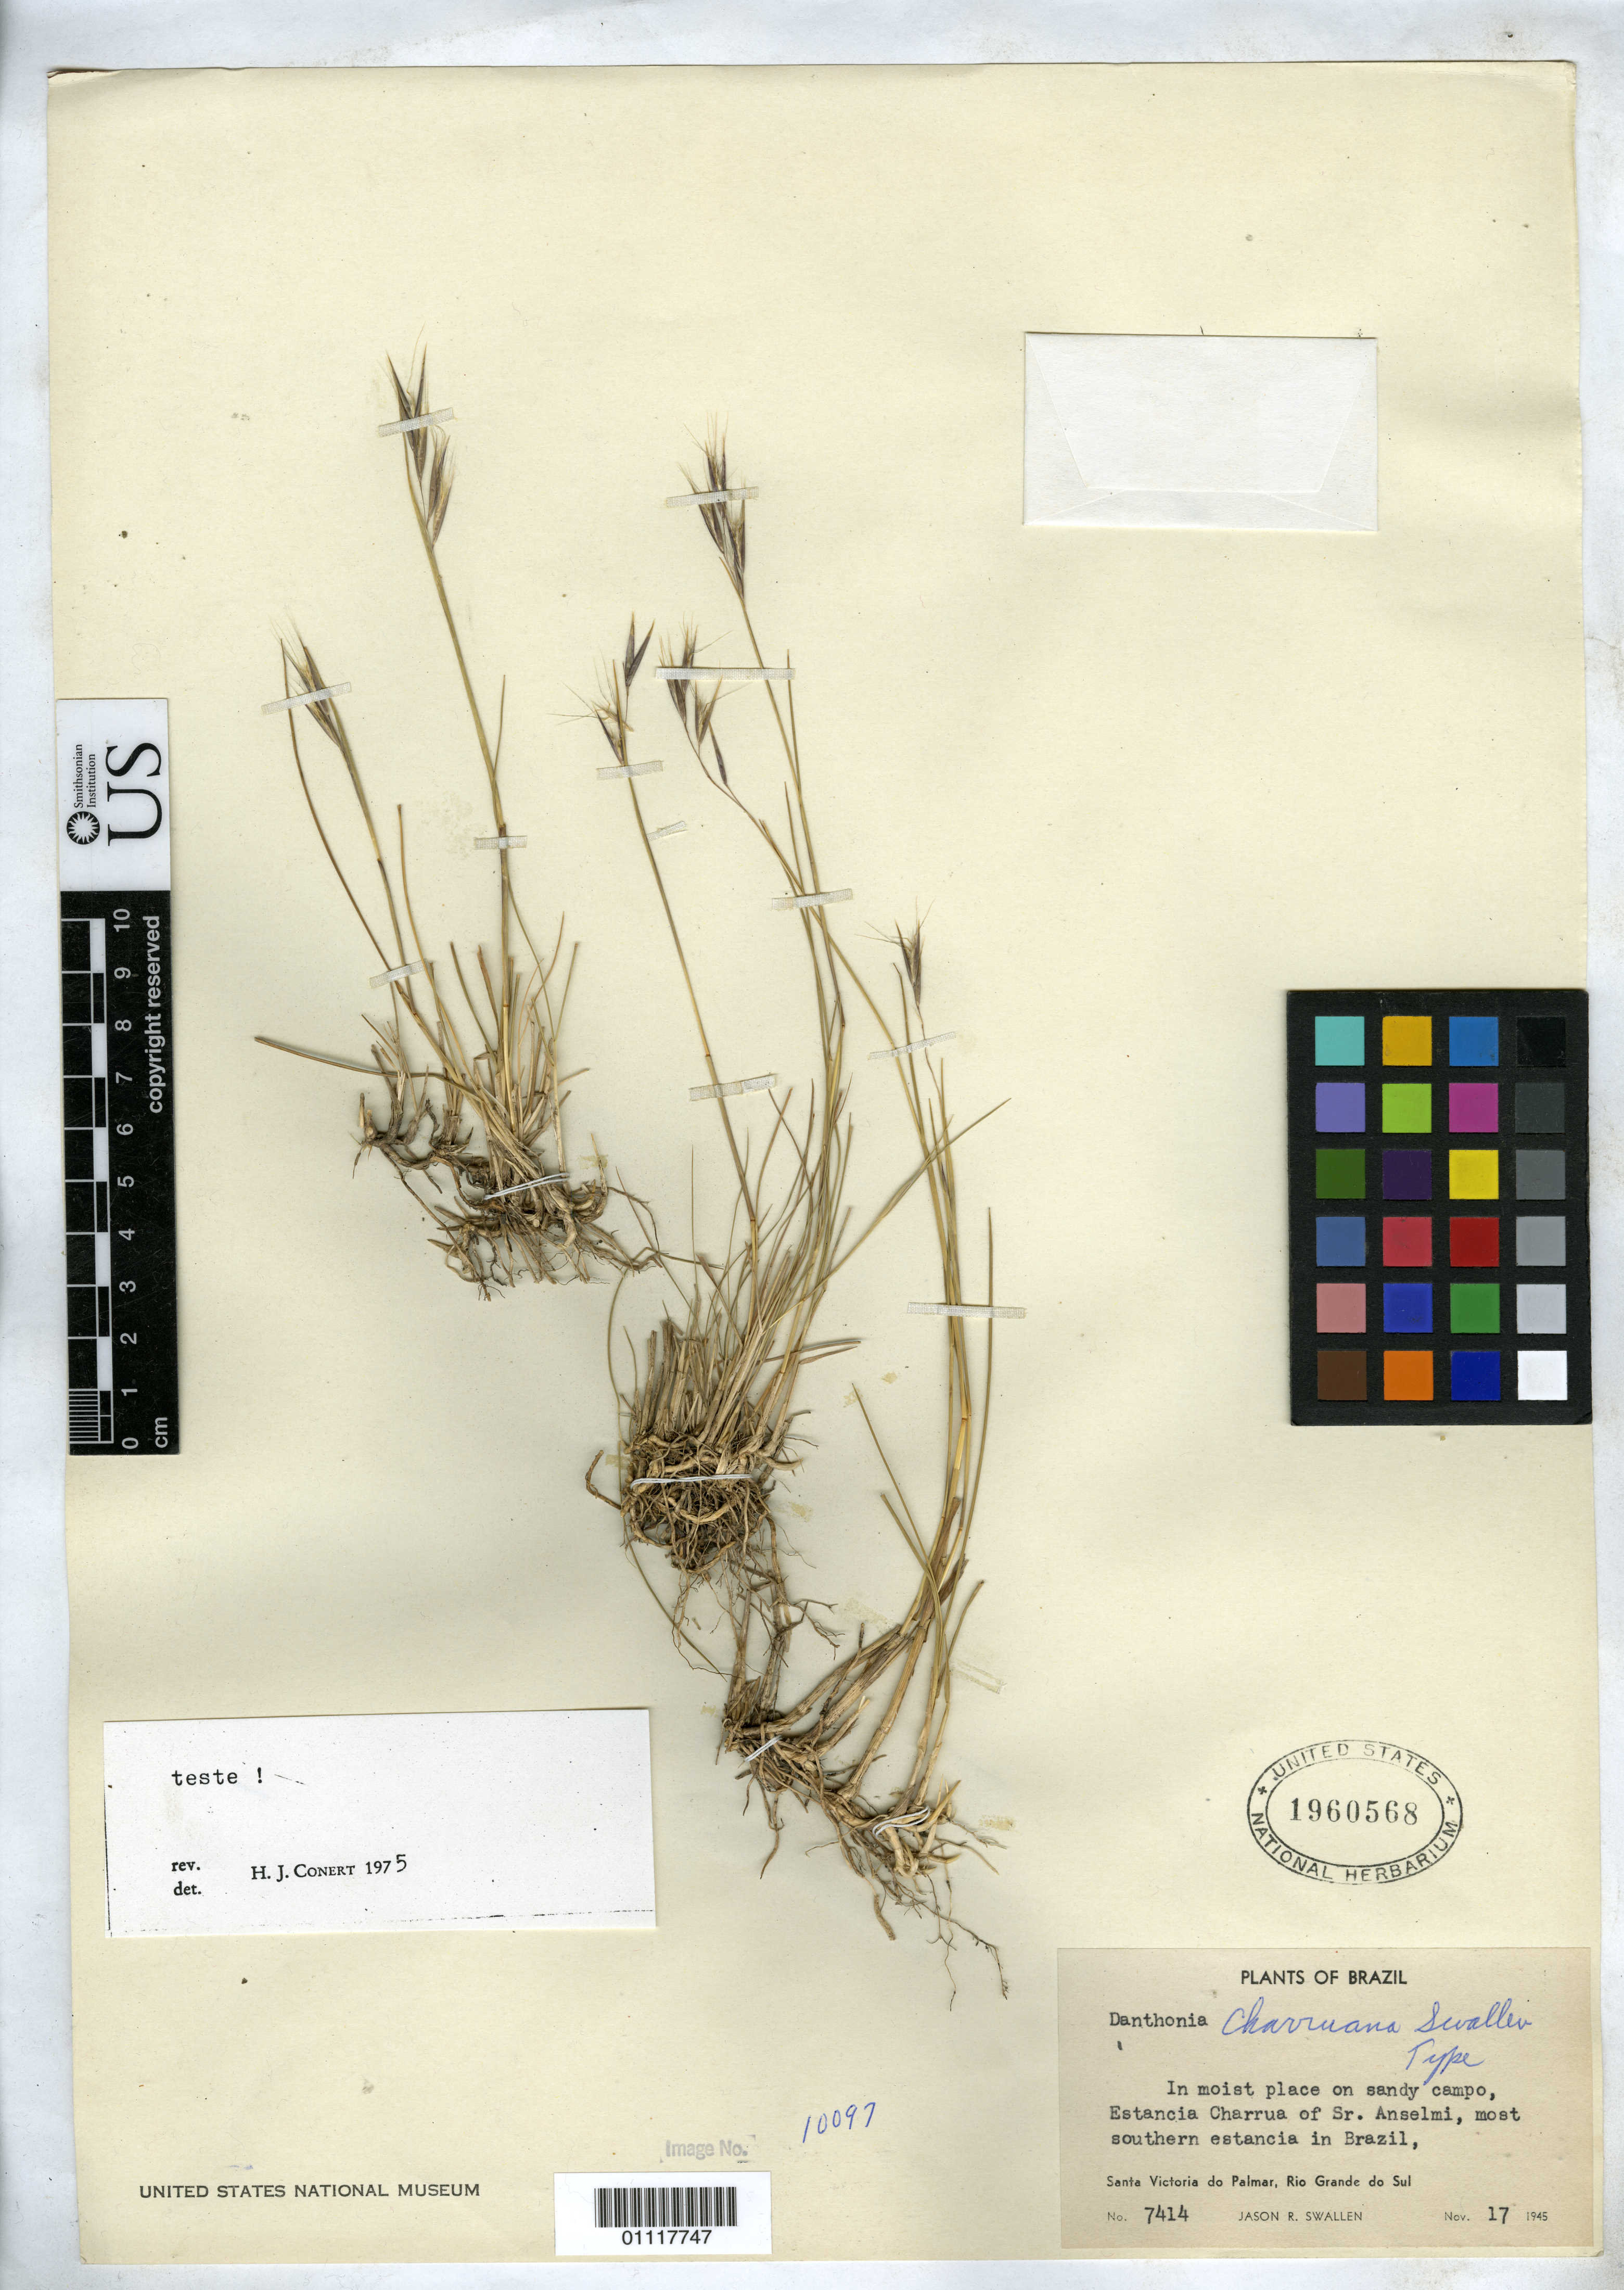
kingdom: Plantae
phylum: Tracheophyta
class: Liliopsida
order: Poales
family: Poaceae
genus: Danthonia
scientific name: Danthonia charruana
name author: Swallen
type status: Holotype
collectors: J. R. Swallen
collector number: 7414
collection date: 1945-11-17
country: Brazil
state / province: Rio Grande do Sul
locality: Estancia Charrua of Sr. Anselmi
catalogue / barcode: US 1960568